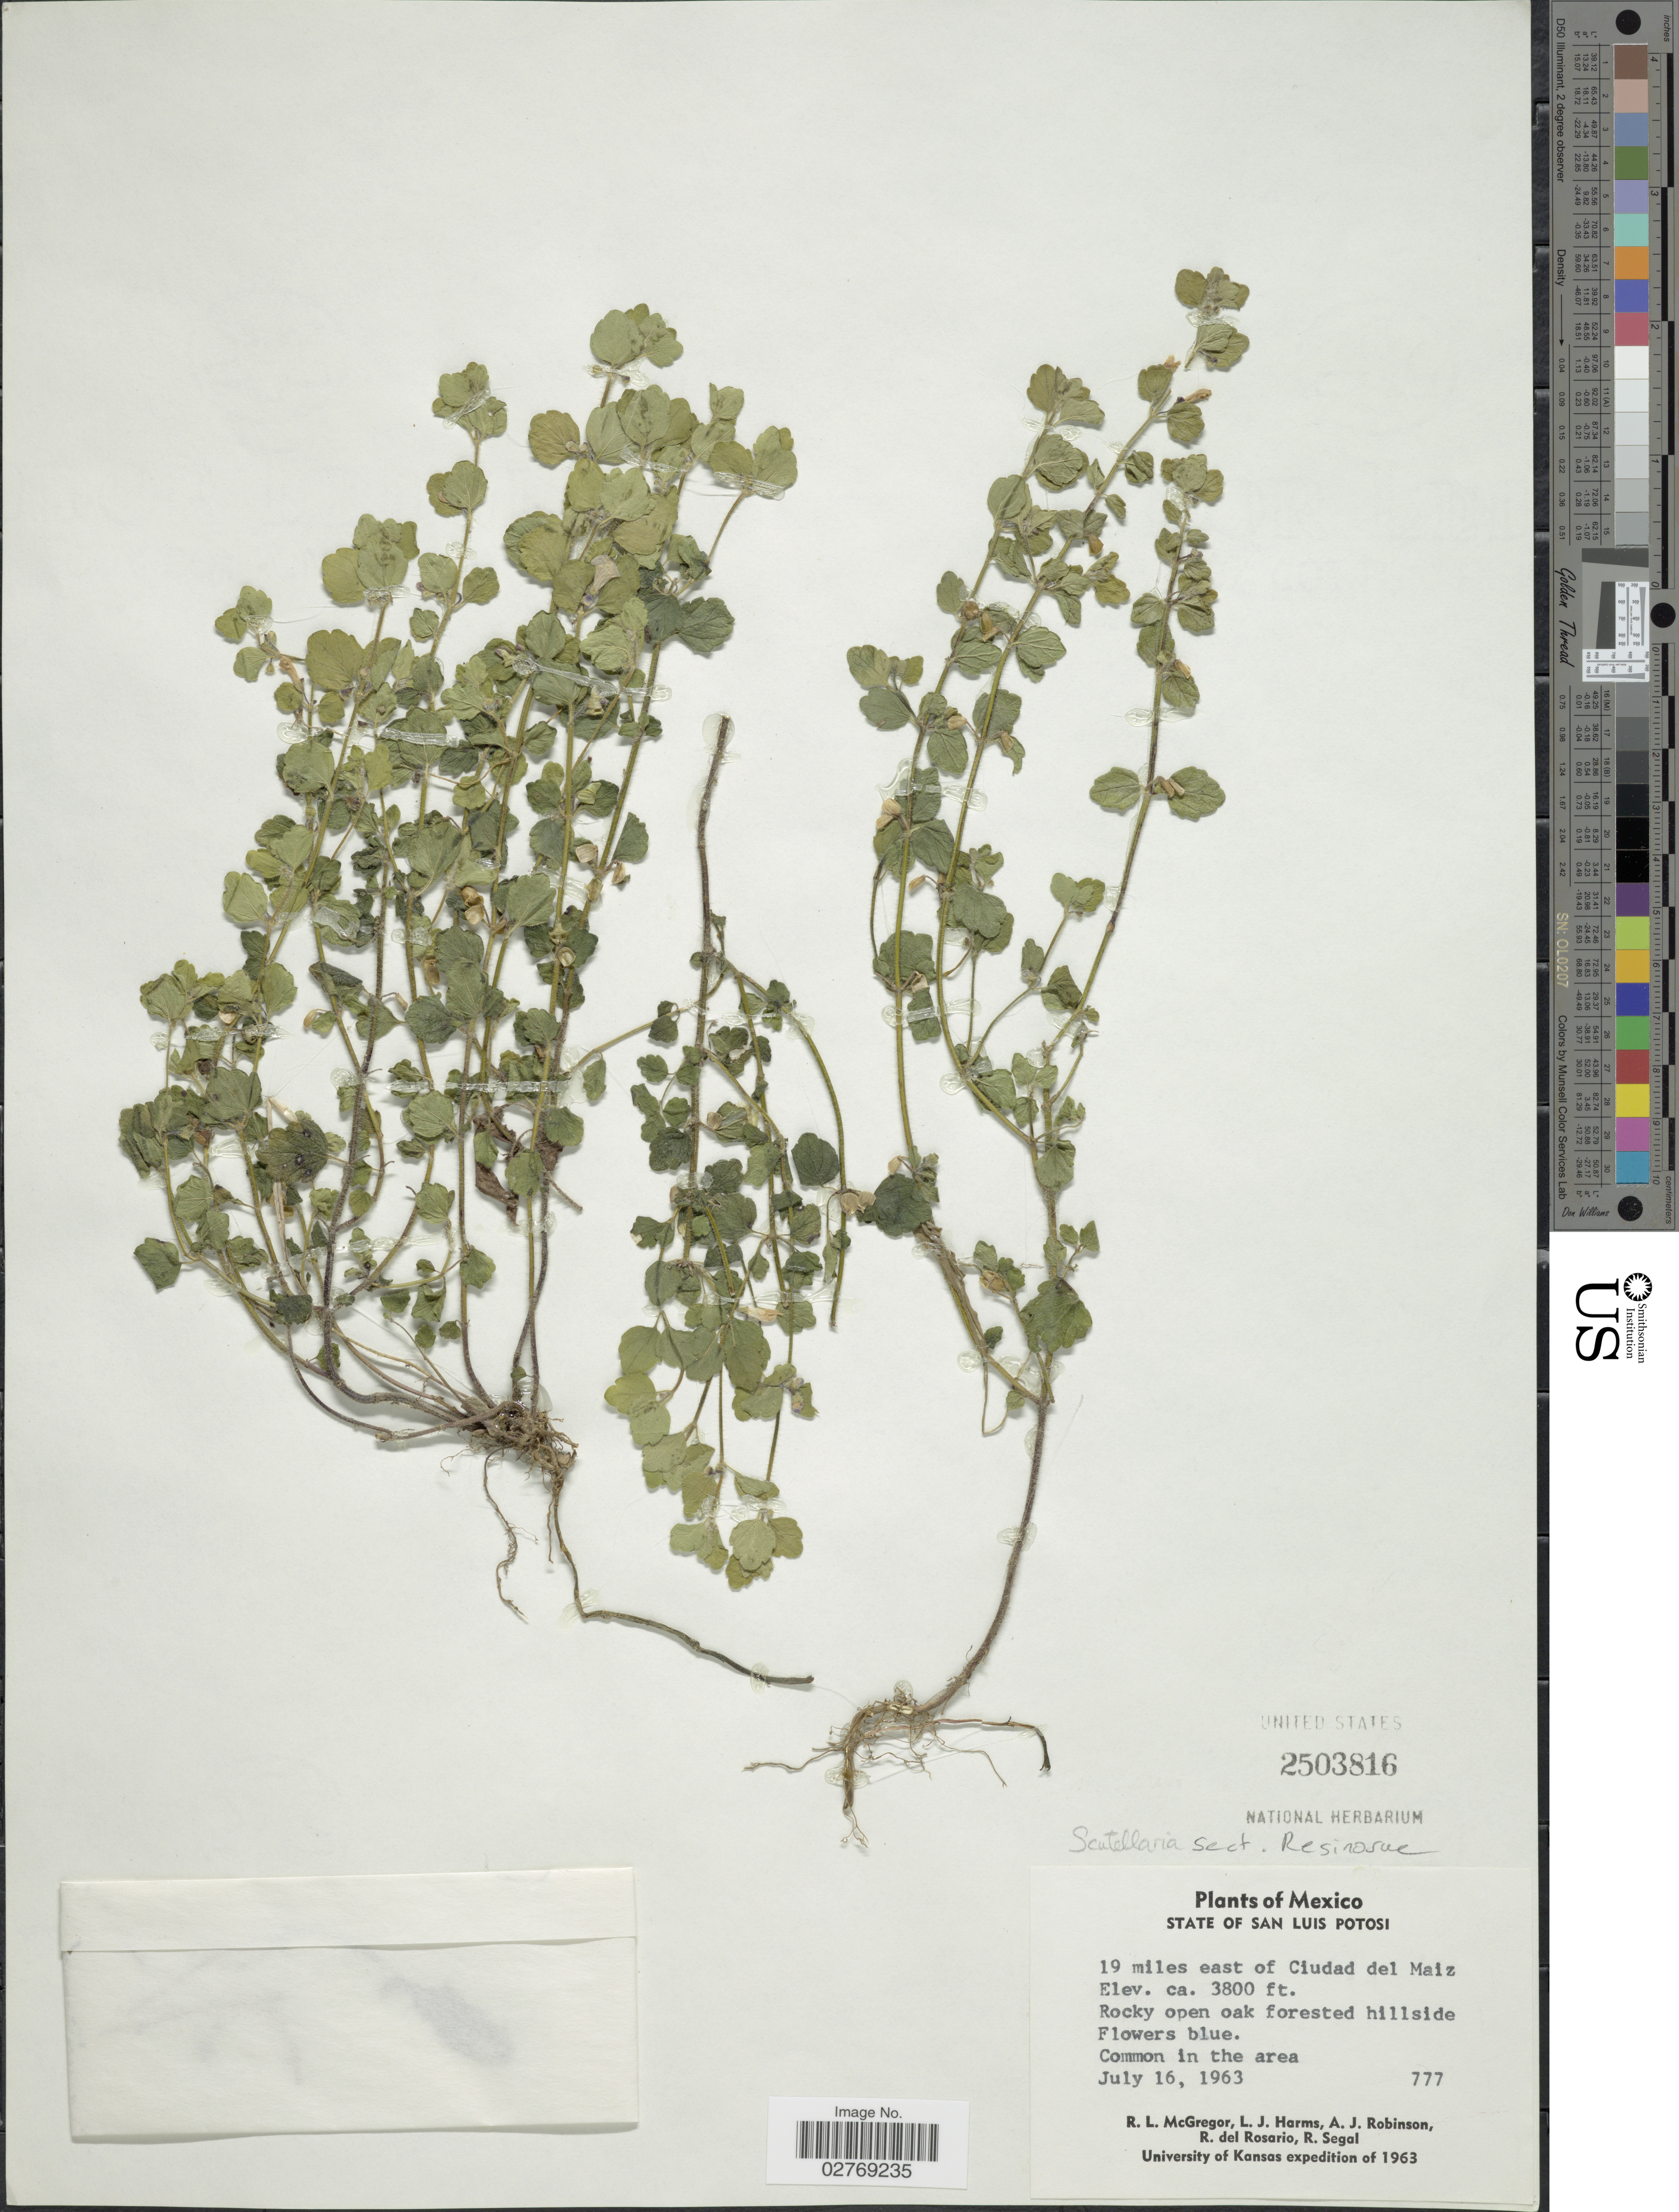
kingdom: Plantae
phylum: Tracheophyta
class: Magnoliopsida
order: Lamiales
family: Lamiaceae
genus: Scutellaria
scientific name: Scutellaria havanensis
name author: Jacq.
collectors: R. McGregor, L. Harms, A. J. Robinson, R. del Rosario & R. Segal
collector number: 777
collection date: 1963-07-16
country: Mexico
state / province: San Luis Potosí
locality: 19 miles east of Ciudad del Maiz.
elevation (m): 1158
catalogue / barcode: US 2503816